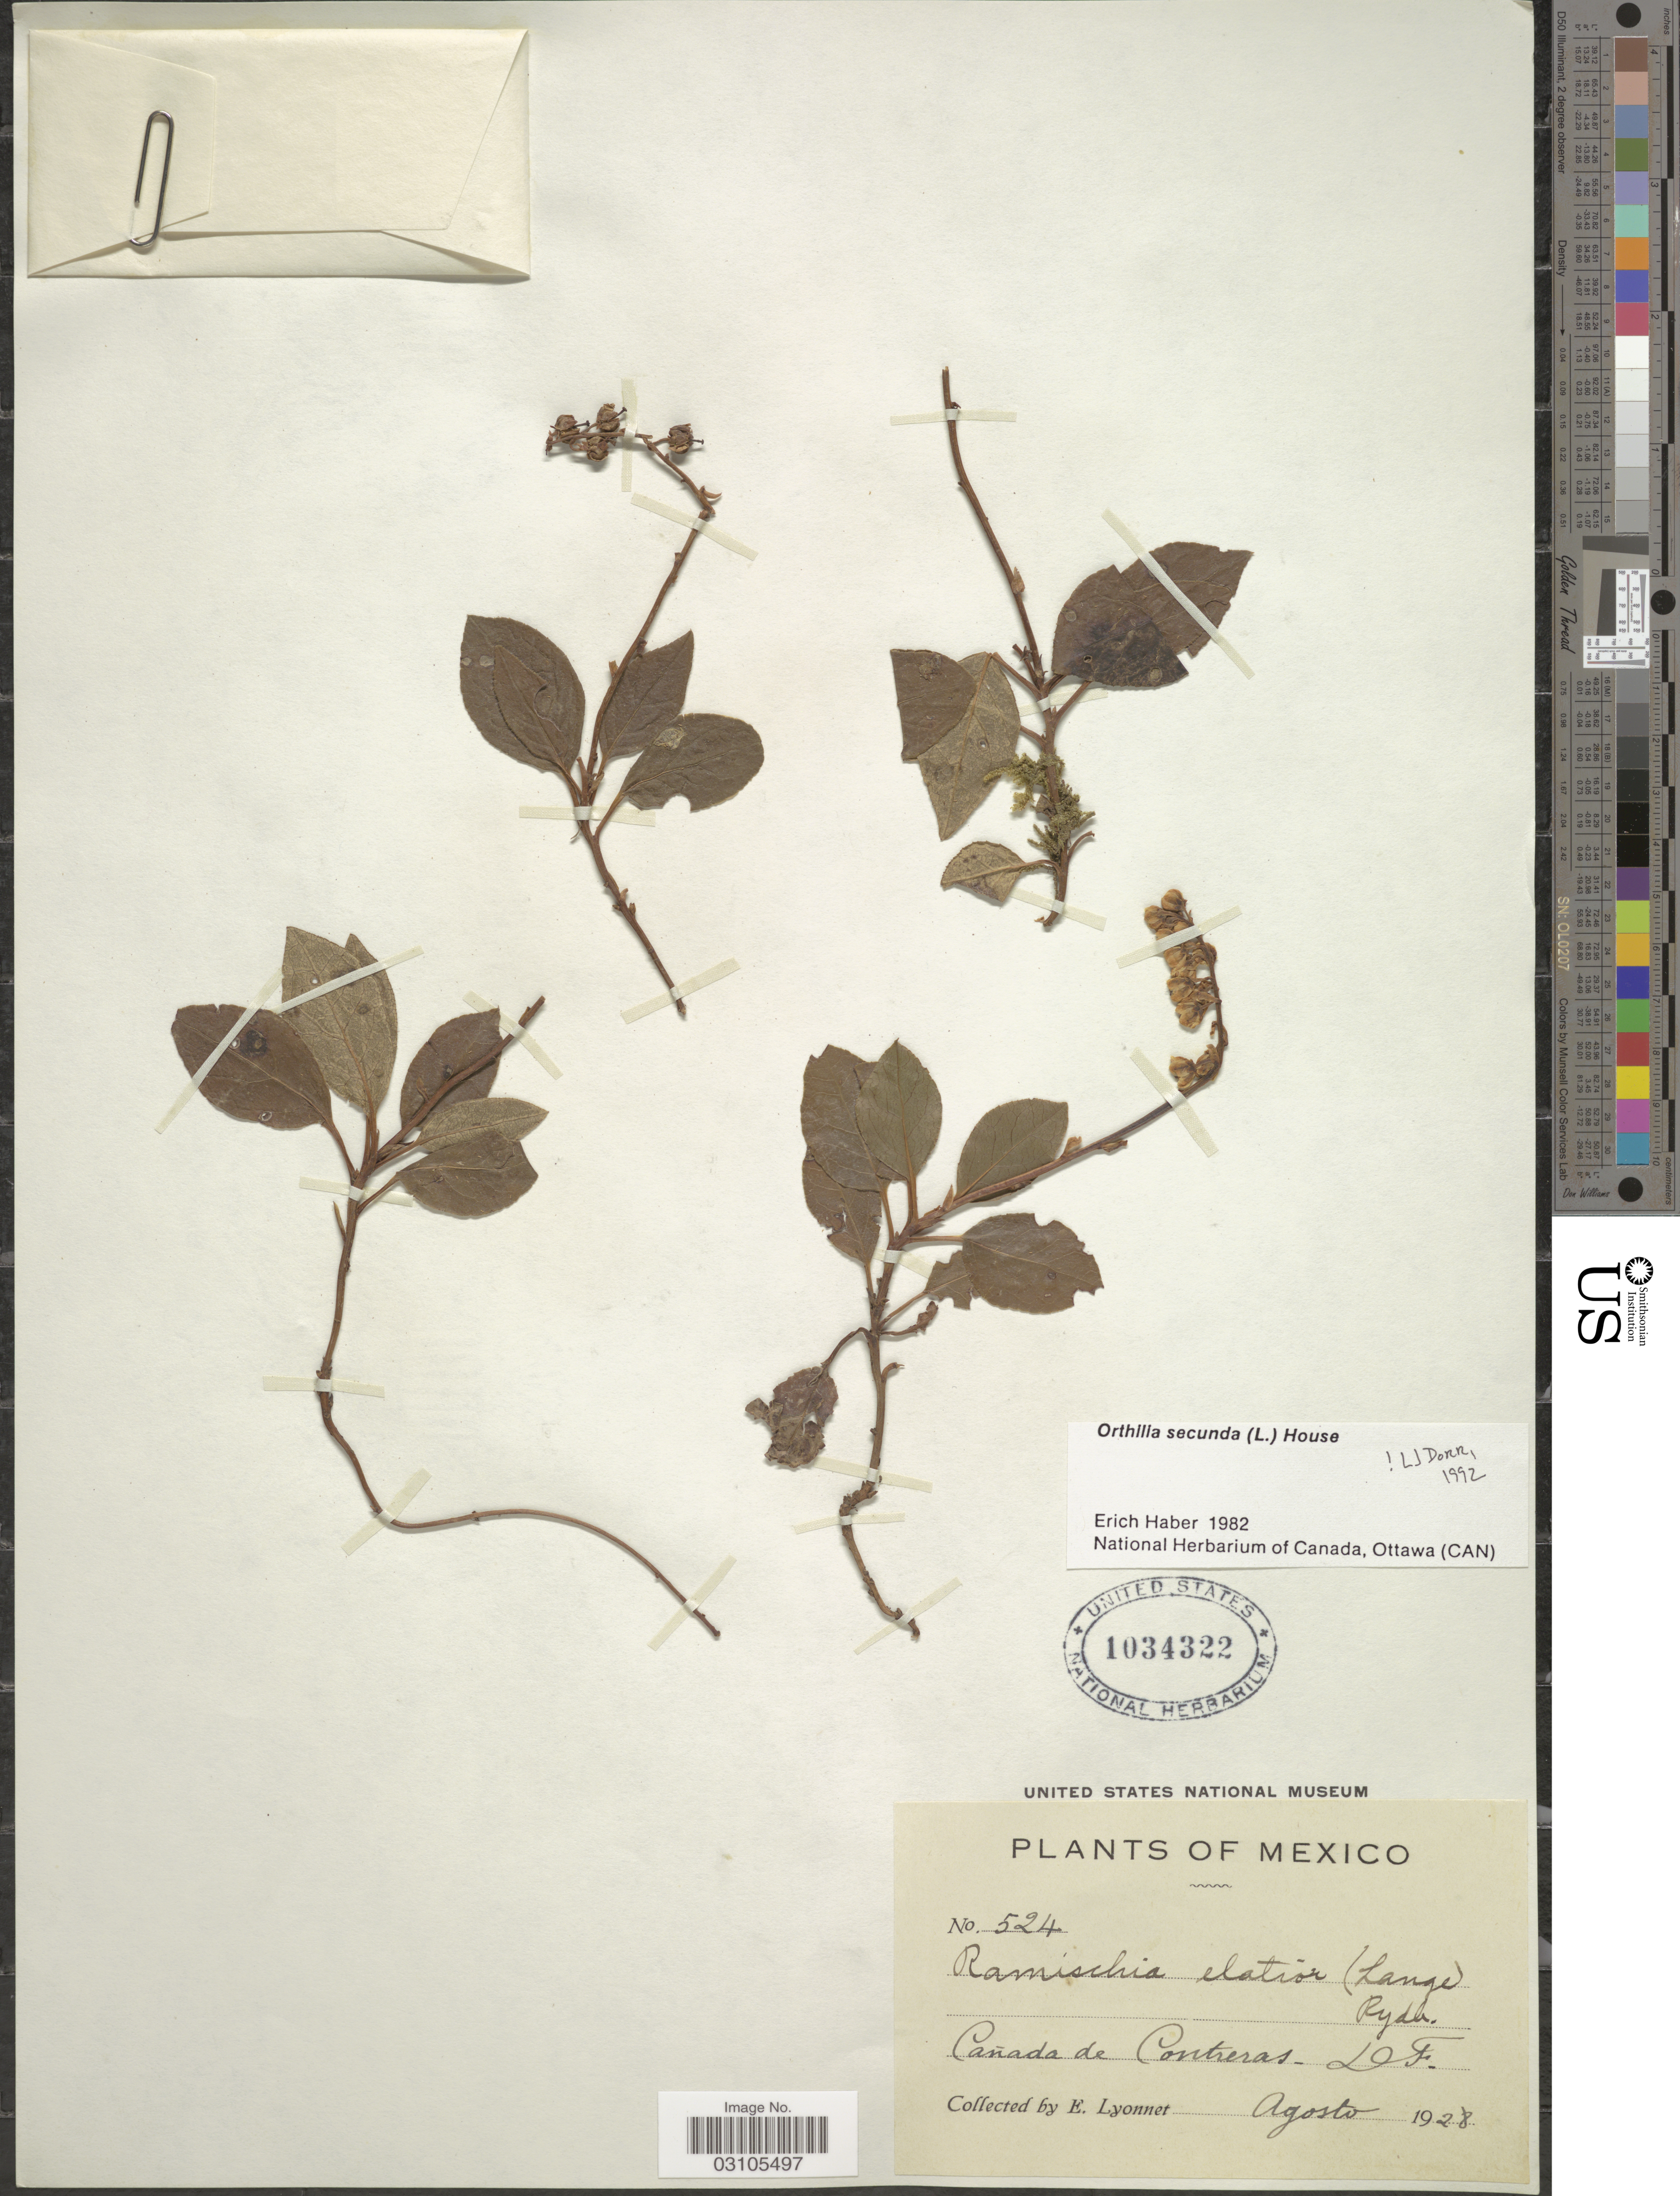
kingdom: Plantae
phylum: Tracheophyta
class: Magnoliopsida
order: Ericales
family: Ericaceae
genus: Orthilia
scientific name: Orthilia secunda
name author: (L.) House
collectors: E. Lyonnet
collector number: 524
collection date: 1928-08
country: Mexico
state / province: Distrito Federal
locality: Cañada de Contreras.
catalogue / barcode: US 1034322